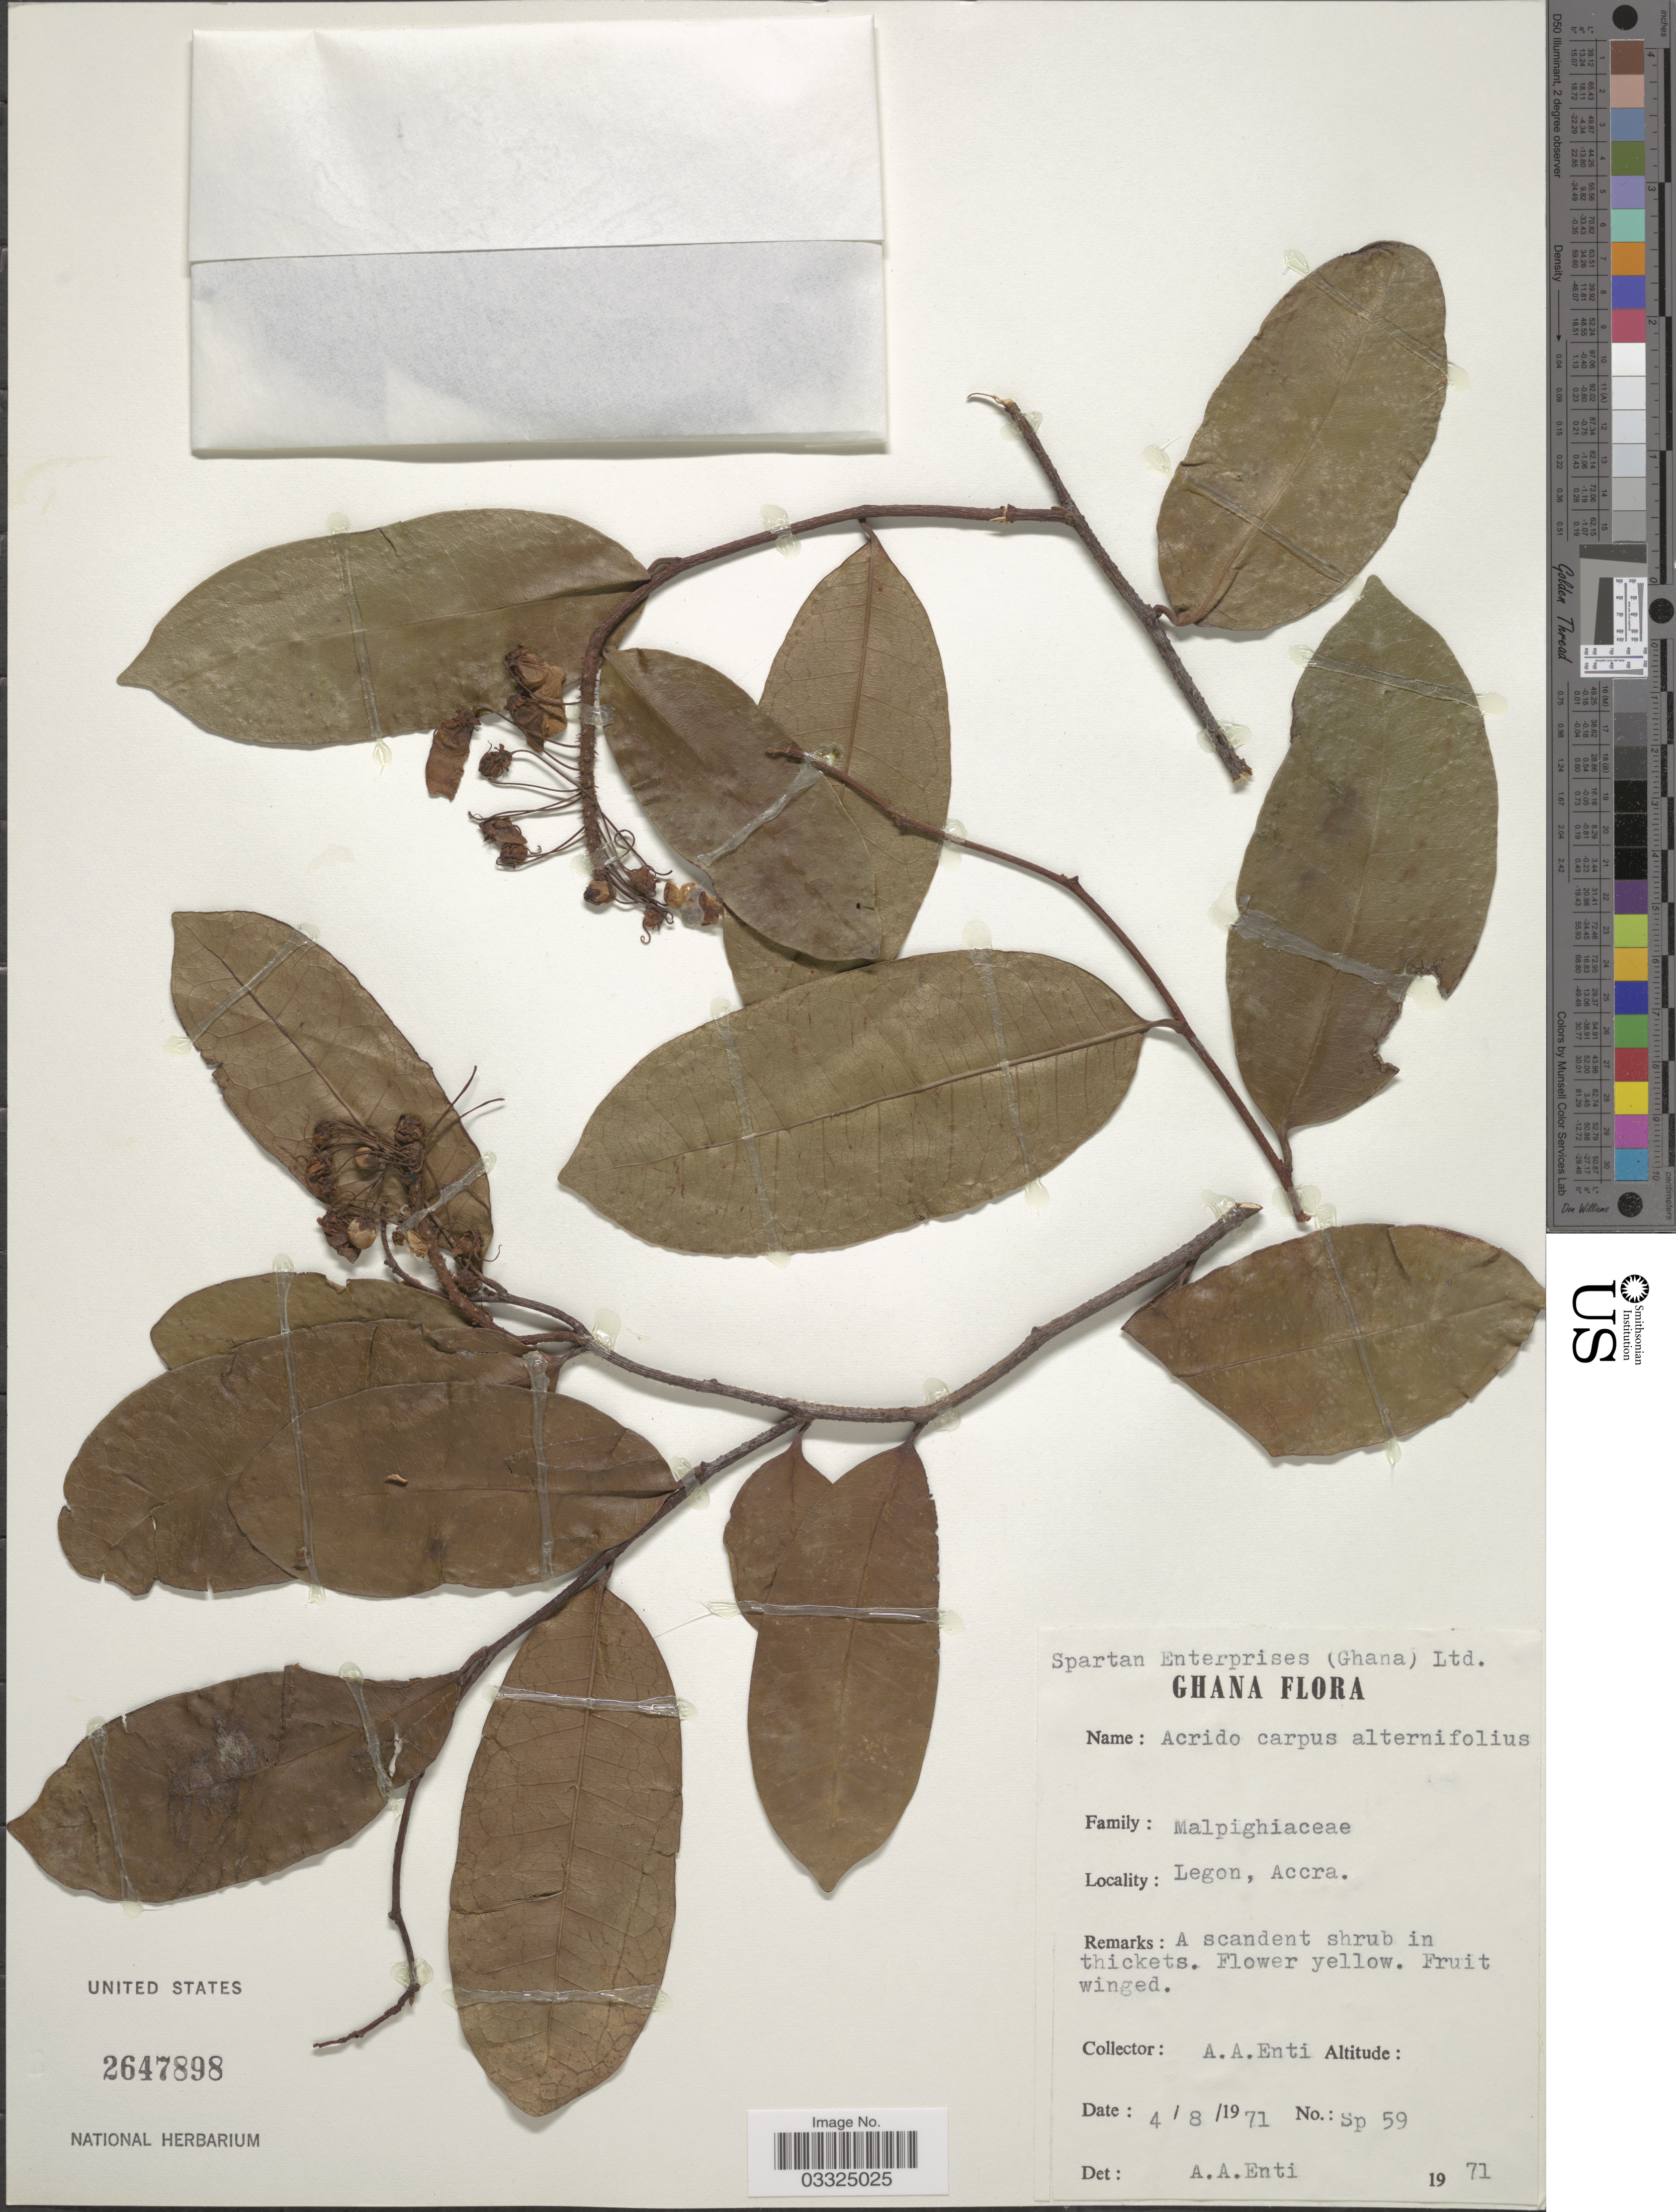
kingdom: Plantae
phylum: Tracheophyta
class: Magnoliopsida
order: Malpighiales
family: Malpighiaceae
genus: Acridocarpus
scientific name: Acridocarpus alternifolius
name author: (Thonn. ex Schum.) Nied.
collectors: A. Enti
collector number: Sp 59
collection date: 1971-08-04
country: Ghana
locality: Legon, Accra.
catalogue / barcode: US 2647898